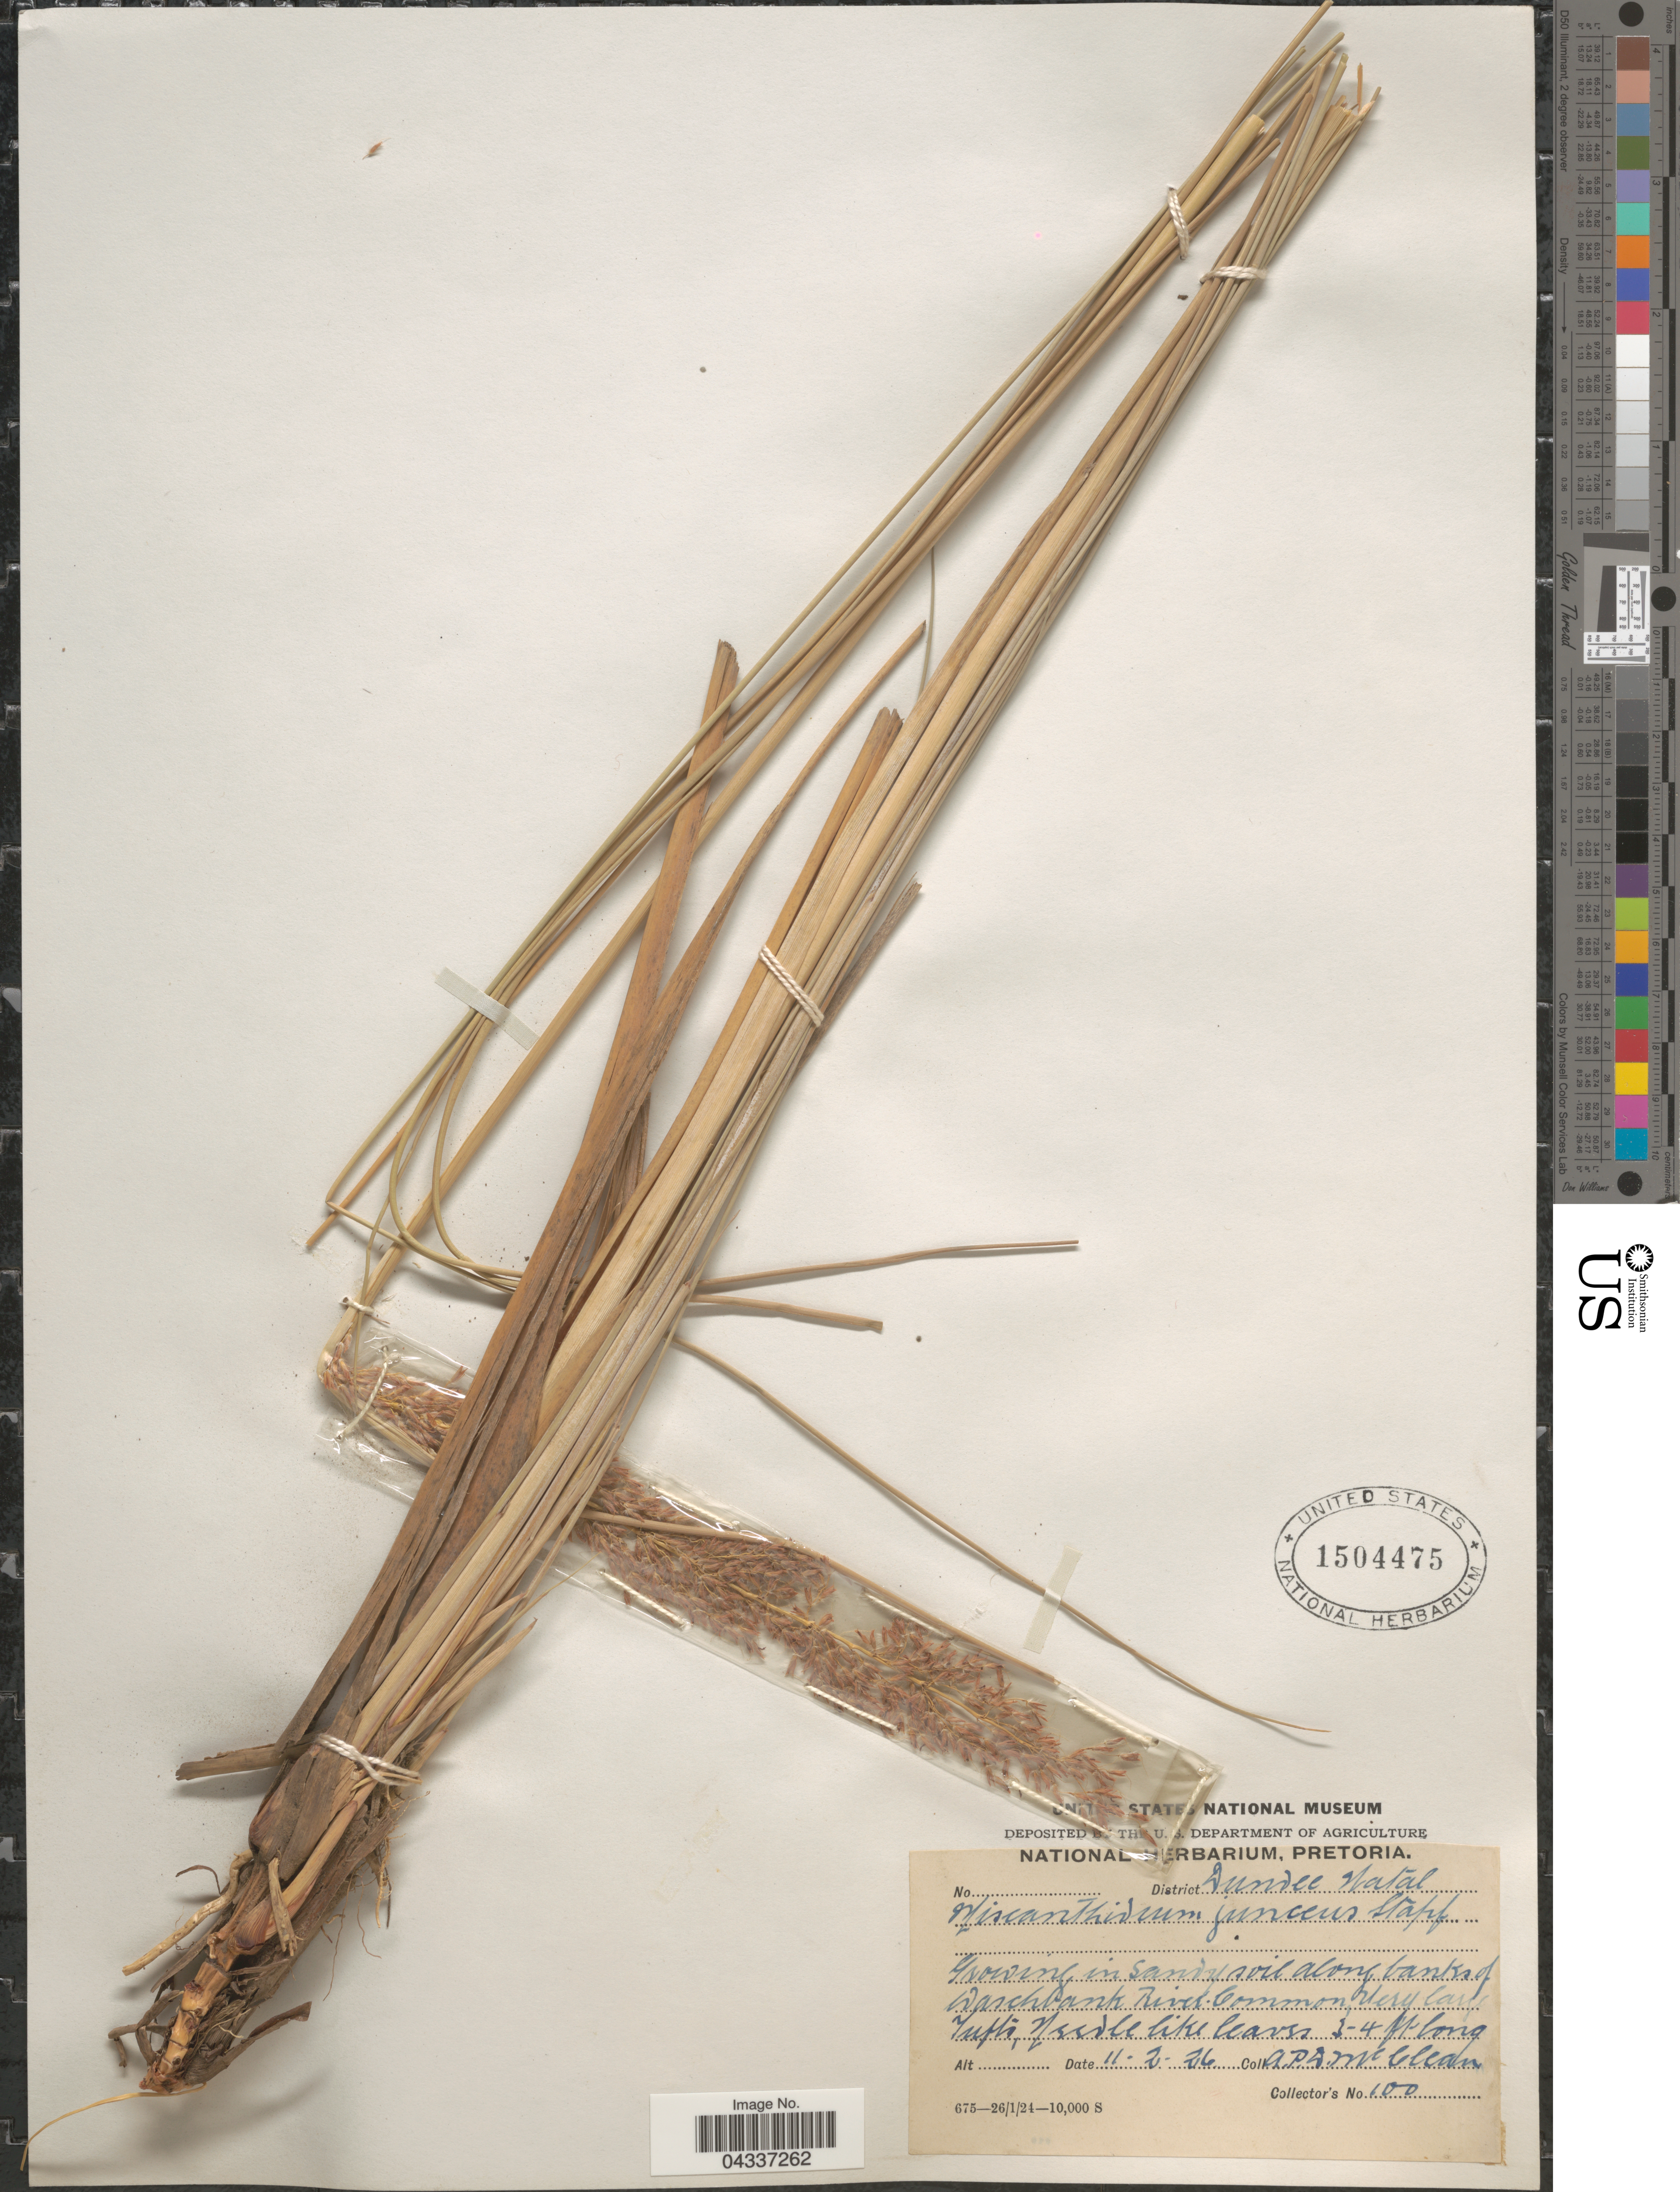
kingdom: Plantae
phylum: Tracheophyta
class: Liliopsida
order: Poales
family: Poaceae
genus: Miscanthidium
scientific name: Miscanthidium junceum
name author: (Stapf) Stapf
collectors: A. McClean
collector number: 100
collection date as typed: Transcribed d/m/y: 11/2/26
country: South Africa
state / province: KwaZulu-Natal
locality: District Dundee Natal. Along banks of Waschbank River.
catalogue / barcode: US 1504475